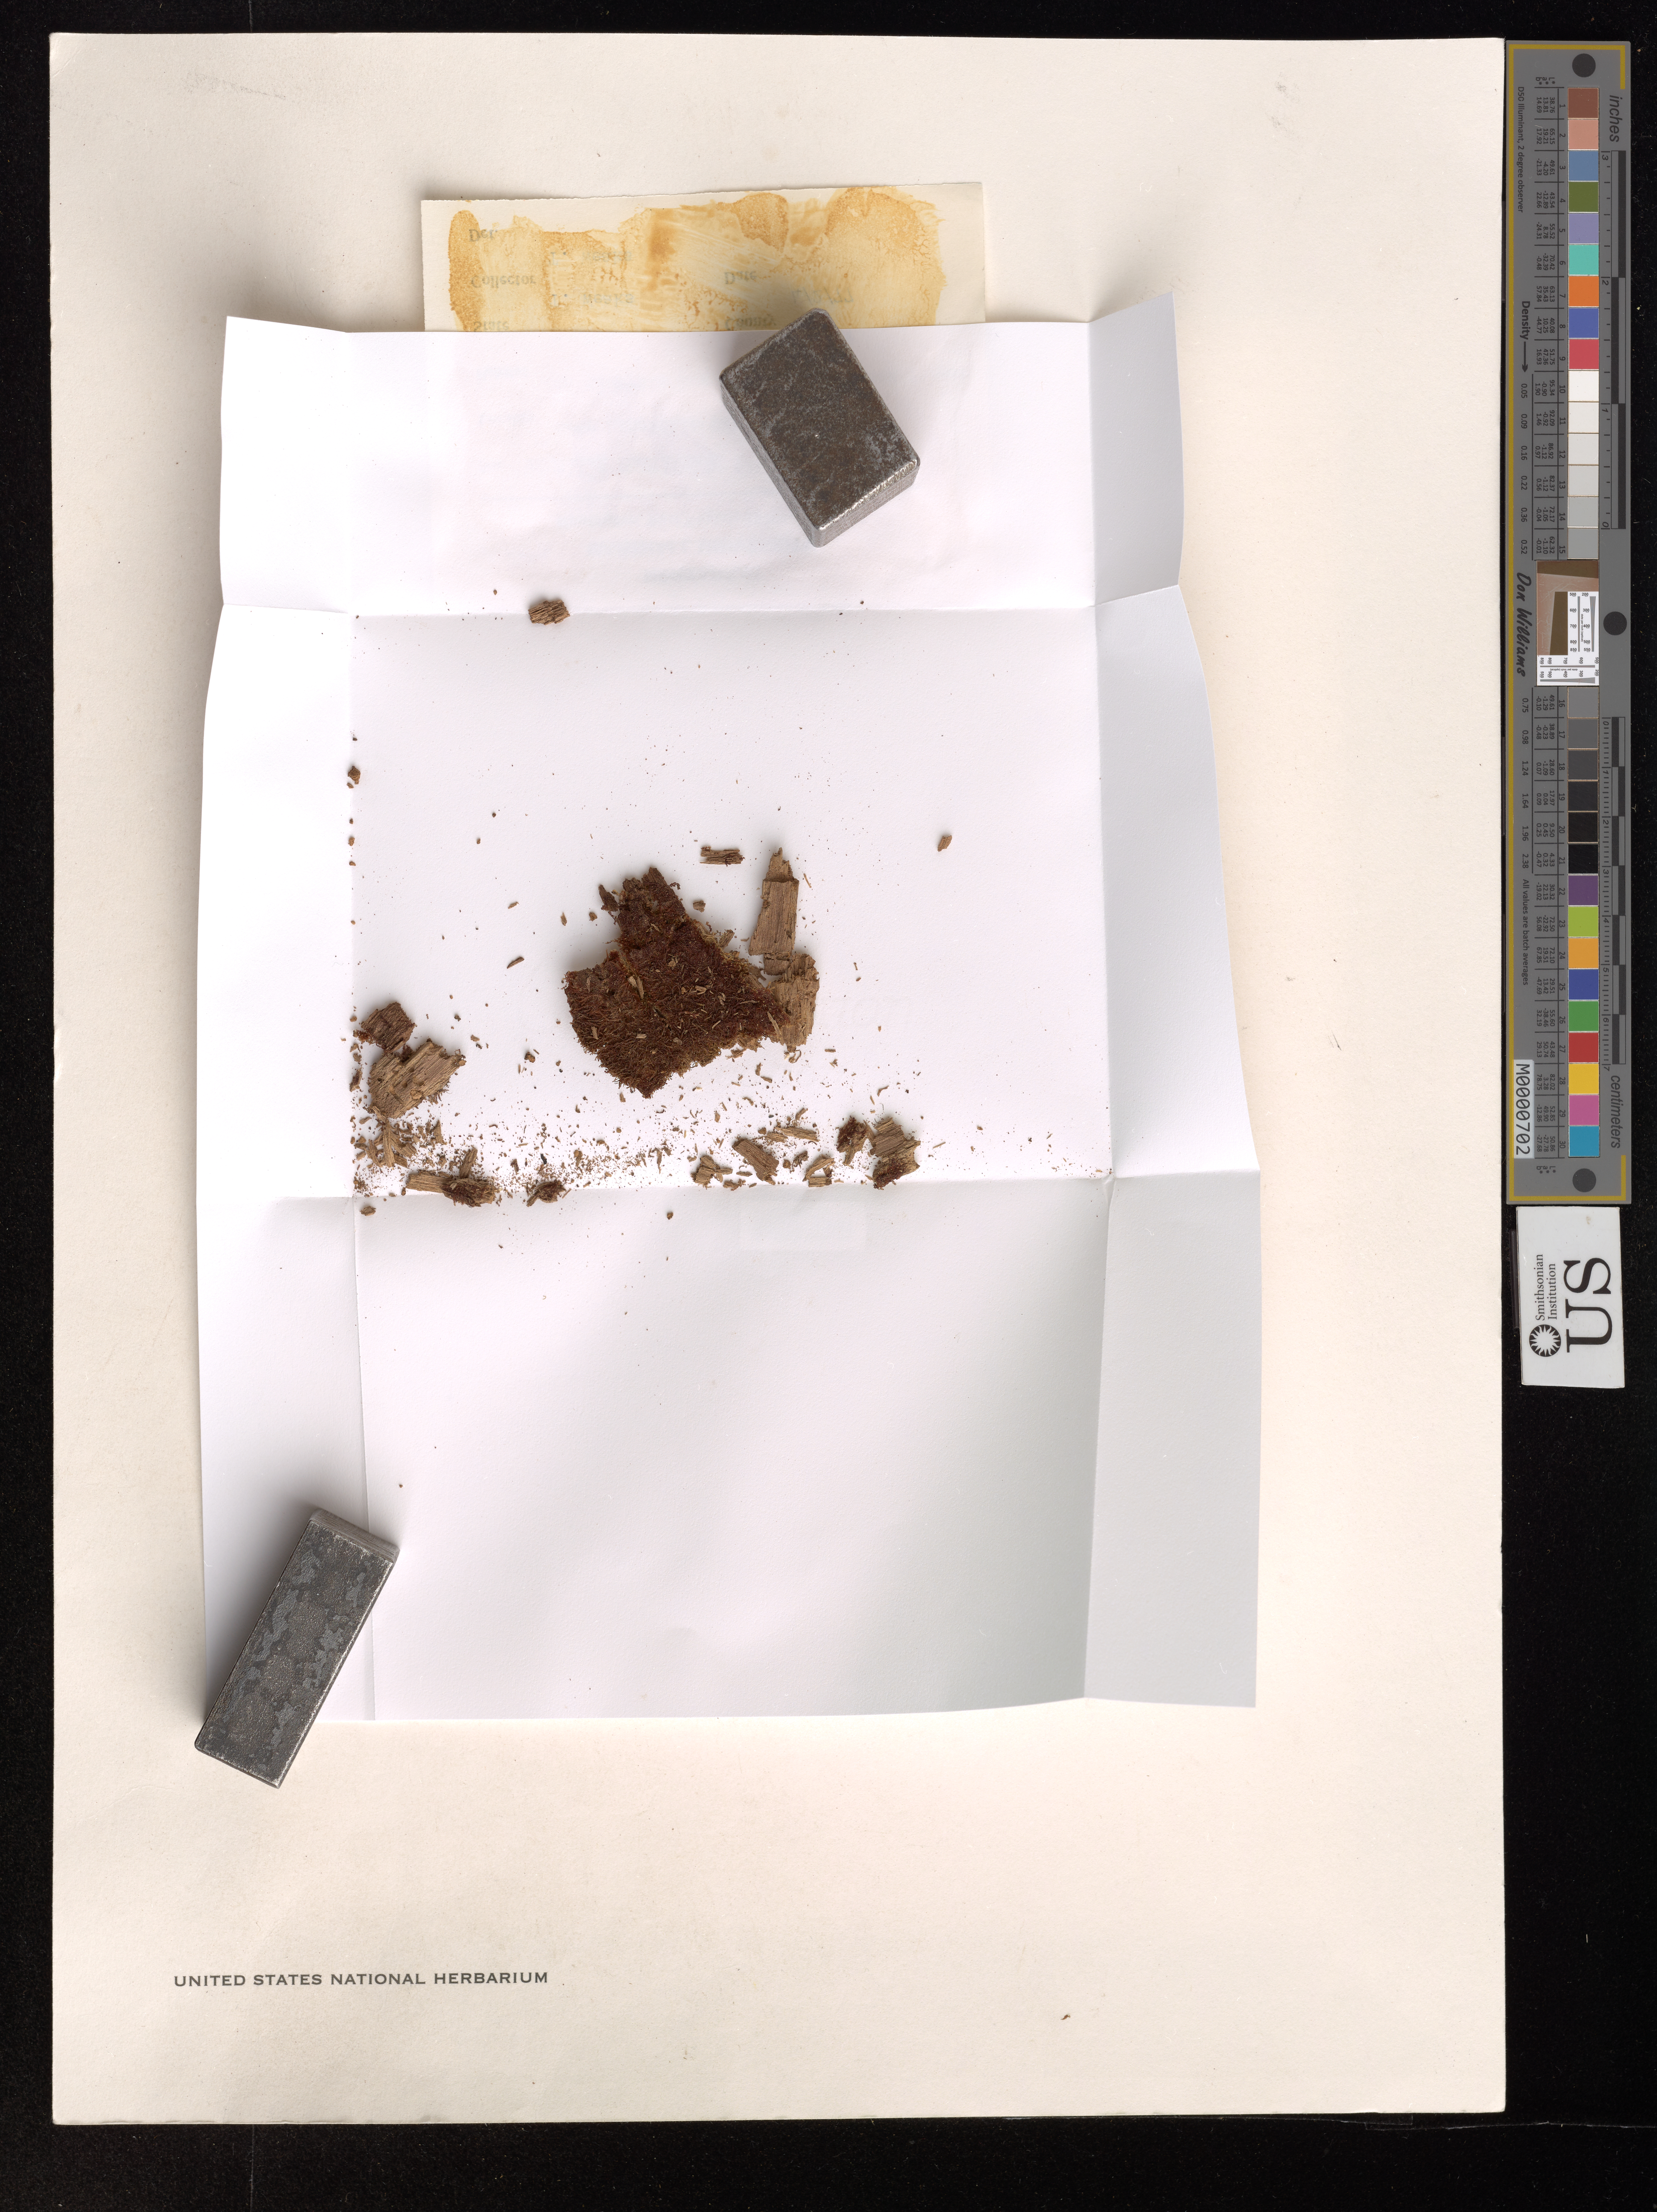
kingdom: Plantae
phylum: Marchantiophyta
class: Jungermanniopsida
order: Jungermanniales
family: Cephaloziaceae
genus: Nowellia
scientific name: Nowellia curvifolia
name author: (Dicks.) Mitt.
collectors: T. Weaks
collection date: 1977-04-02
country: United States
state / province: West Virginia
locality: Near Laneville Cabin, Dolly Sods. County Tucker.